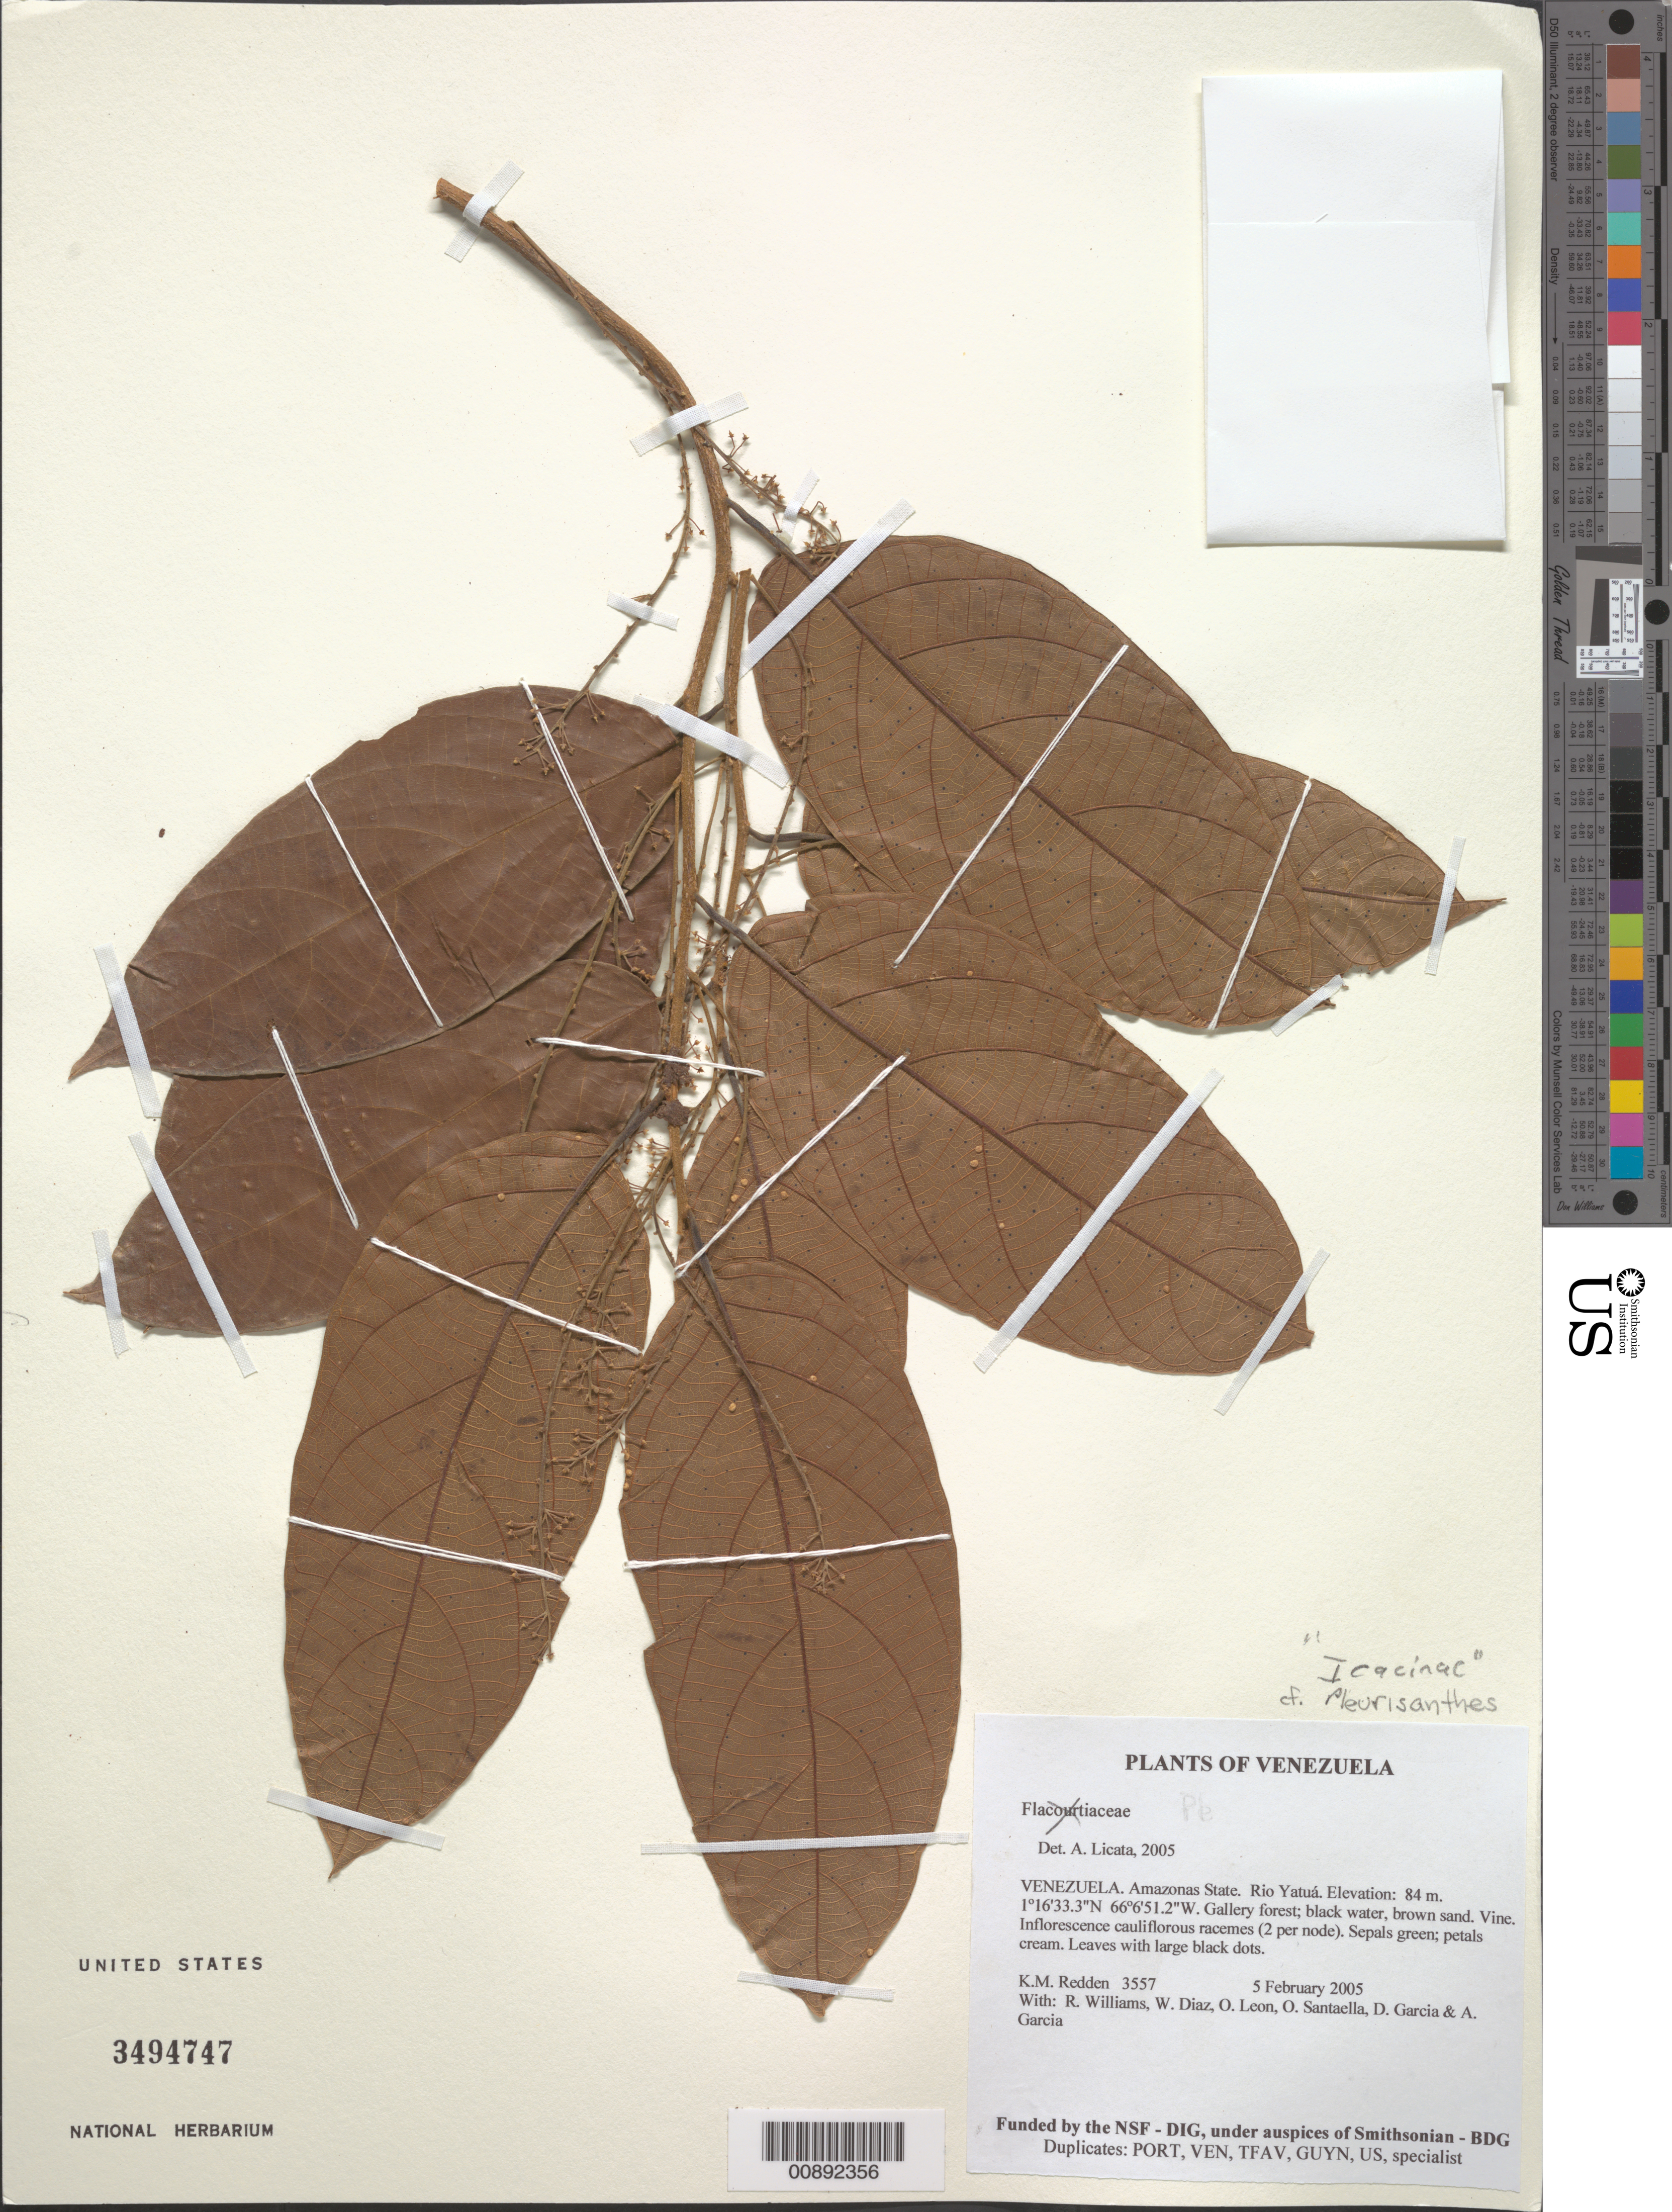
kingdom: Plantae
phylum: Tracheophyta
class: Magnoliopsida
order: Icacinales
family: Icacinaceae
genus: Pleurisanthes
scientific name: Pleurisanthes sp.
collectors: K. M. Redden, R. Williams, W. Díaz P., O. León, O. Santaella, D. Garcia & A. Garcia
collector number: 3557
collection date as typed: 5 February 2005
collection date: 2005-02-05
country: Venezuela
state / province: Amazonas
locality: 18 - Rio Yatuá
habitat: Gallery forest; black water, brown sand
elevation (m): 84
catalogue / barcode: US 3494747